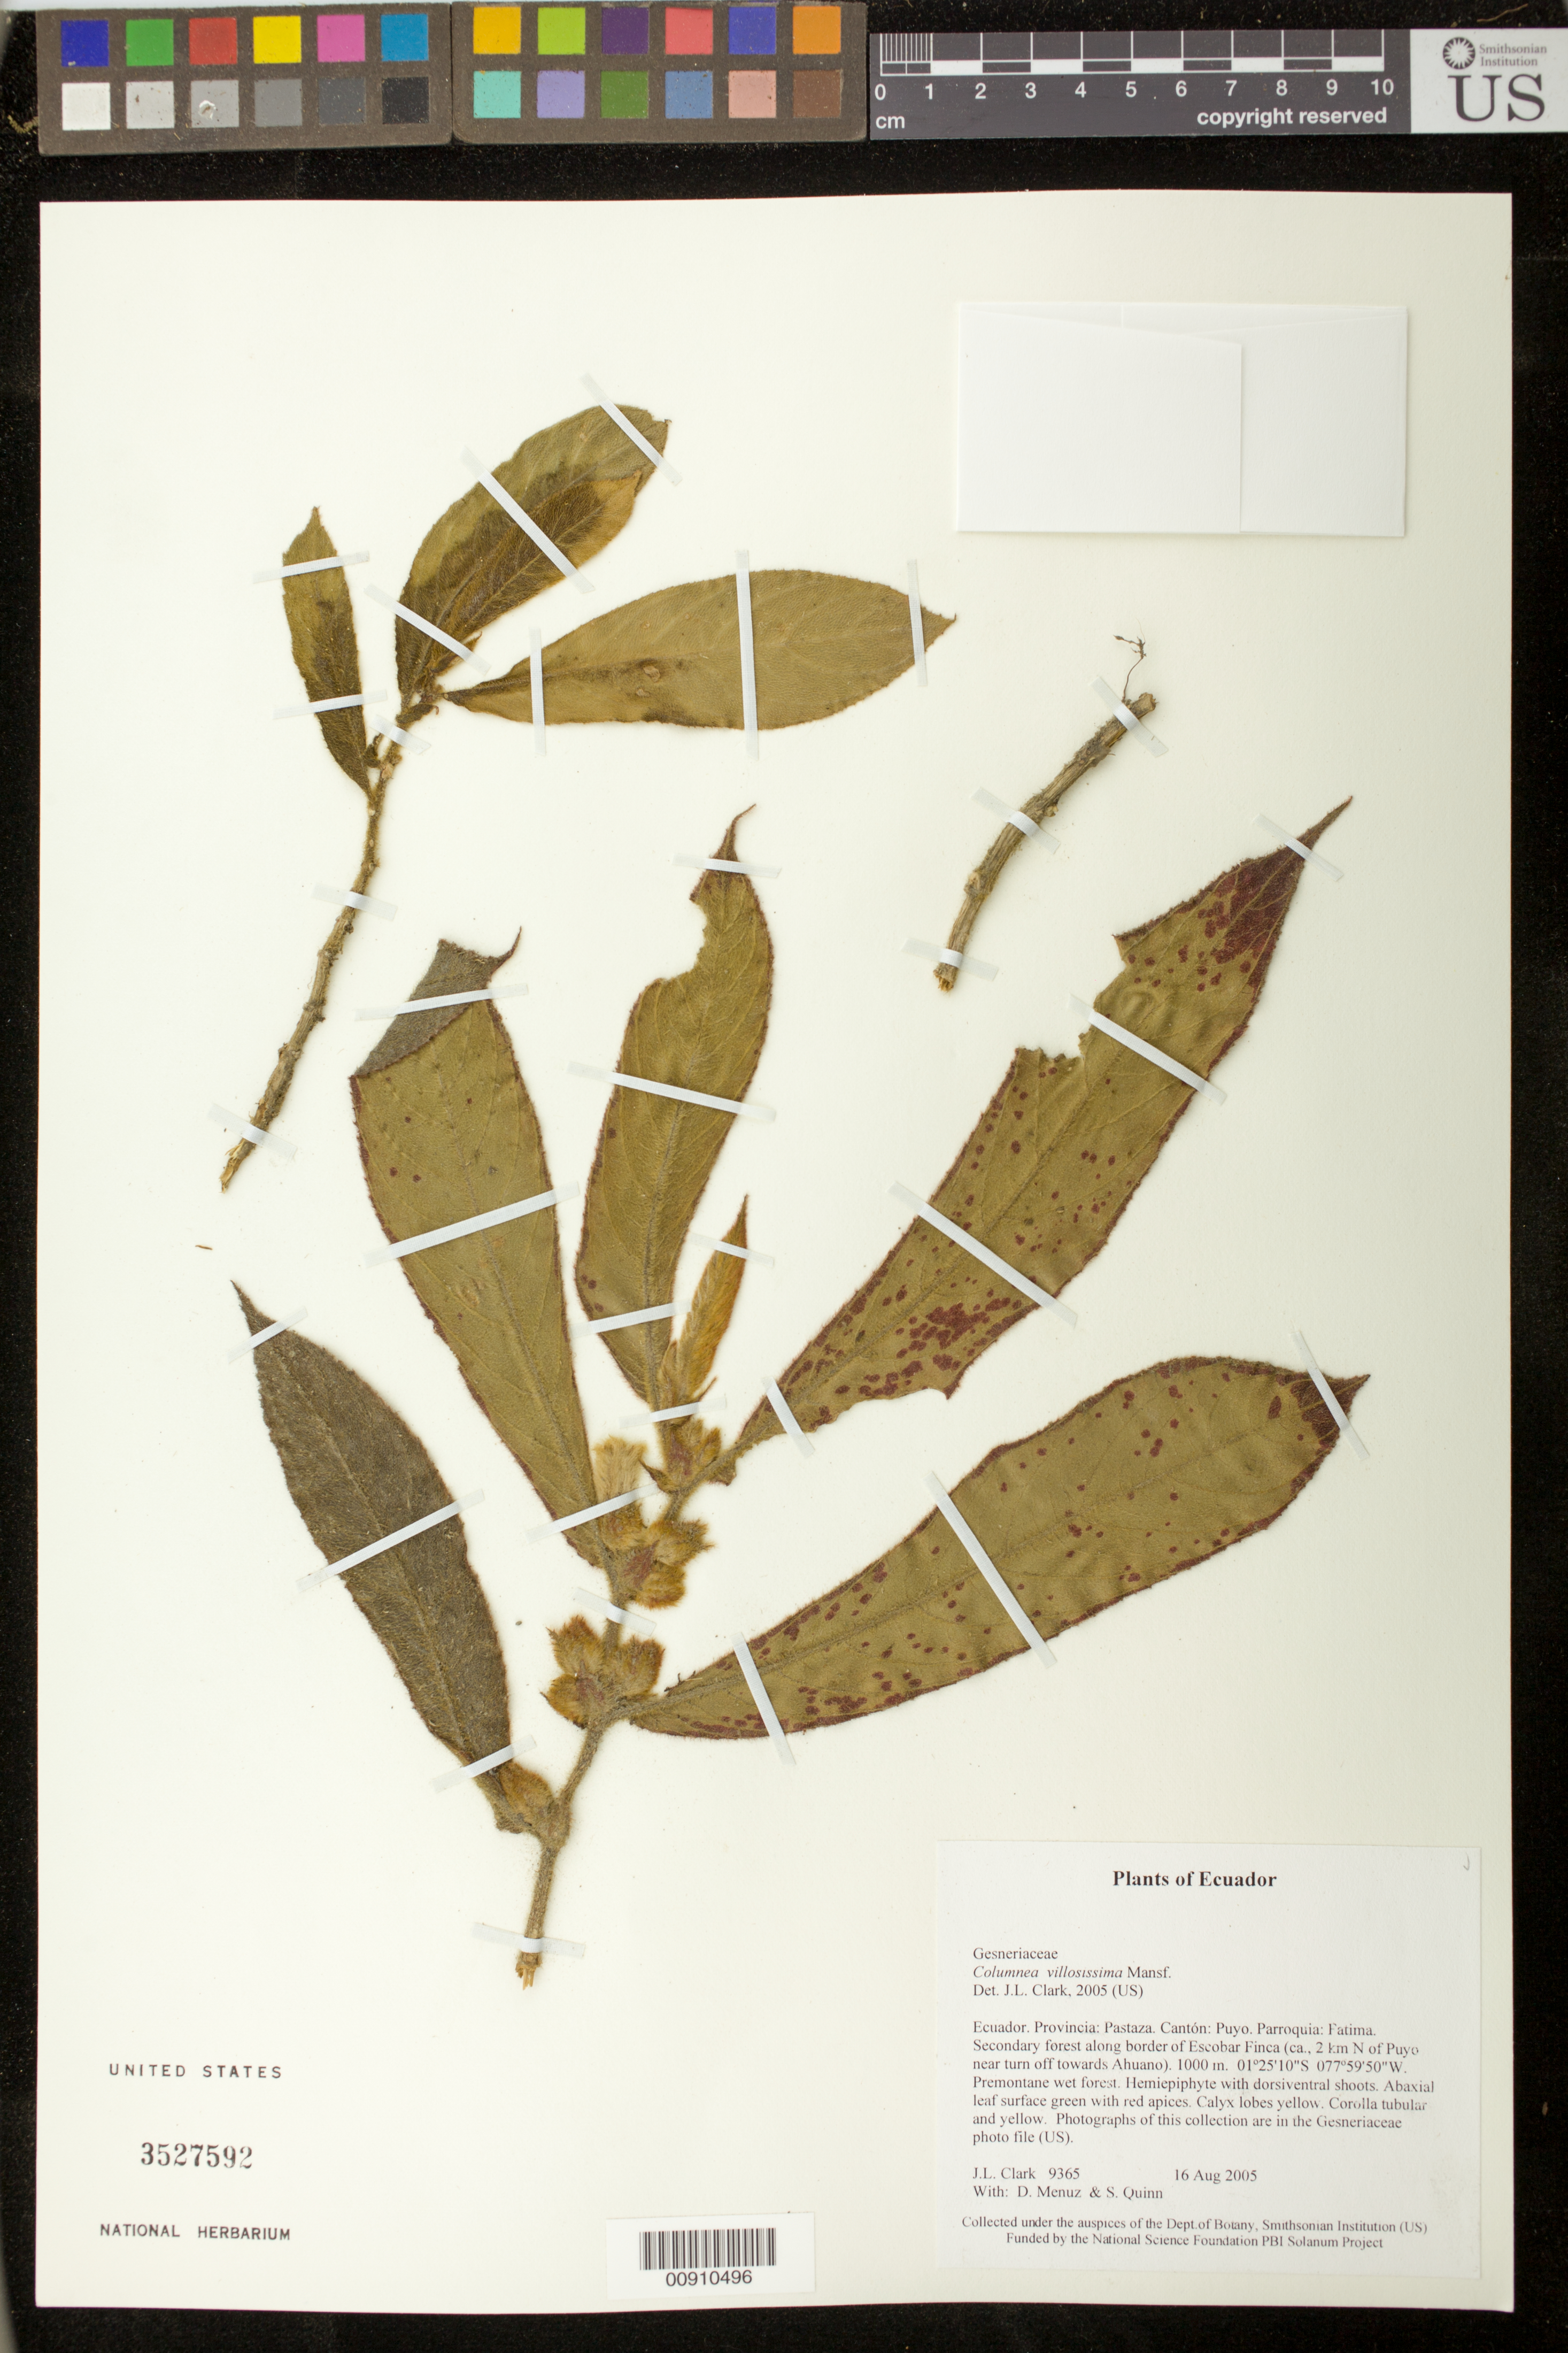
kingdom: Plantae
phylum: Tracheophyta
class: Magnoliopsida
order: Lamiales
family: Gesneriaceae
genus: Columnea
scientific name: Columnea villosissima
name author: Mansf.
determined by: Clark, J. L., (SEL), The Marie Selby Botanical Garden (UNITED STATES)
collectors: J. L. Clark, D. Menuz & S. Quinn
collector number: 9365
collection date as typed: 16 Aug 2005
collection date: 2005-08-16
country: Ecuador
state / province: Pastaza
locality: Puyo. Parroquia: Fatima. Secondary forest along border of Escobar Finca (ca., 2 km N of Puyo near turn off towards Ahuano).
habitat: Premontane wet forest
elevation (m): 1000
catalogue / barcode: US 3527592